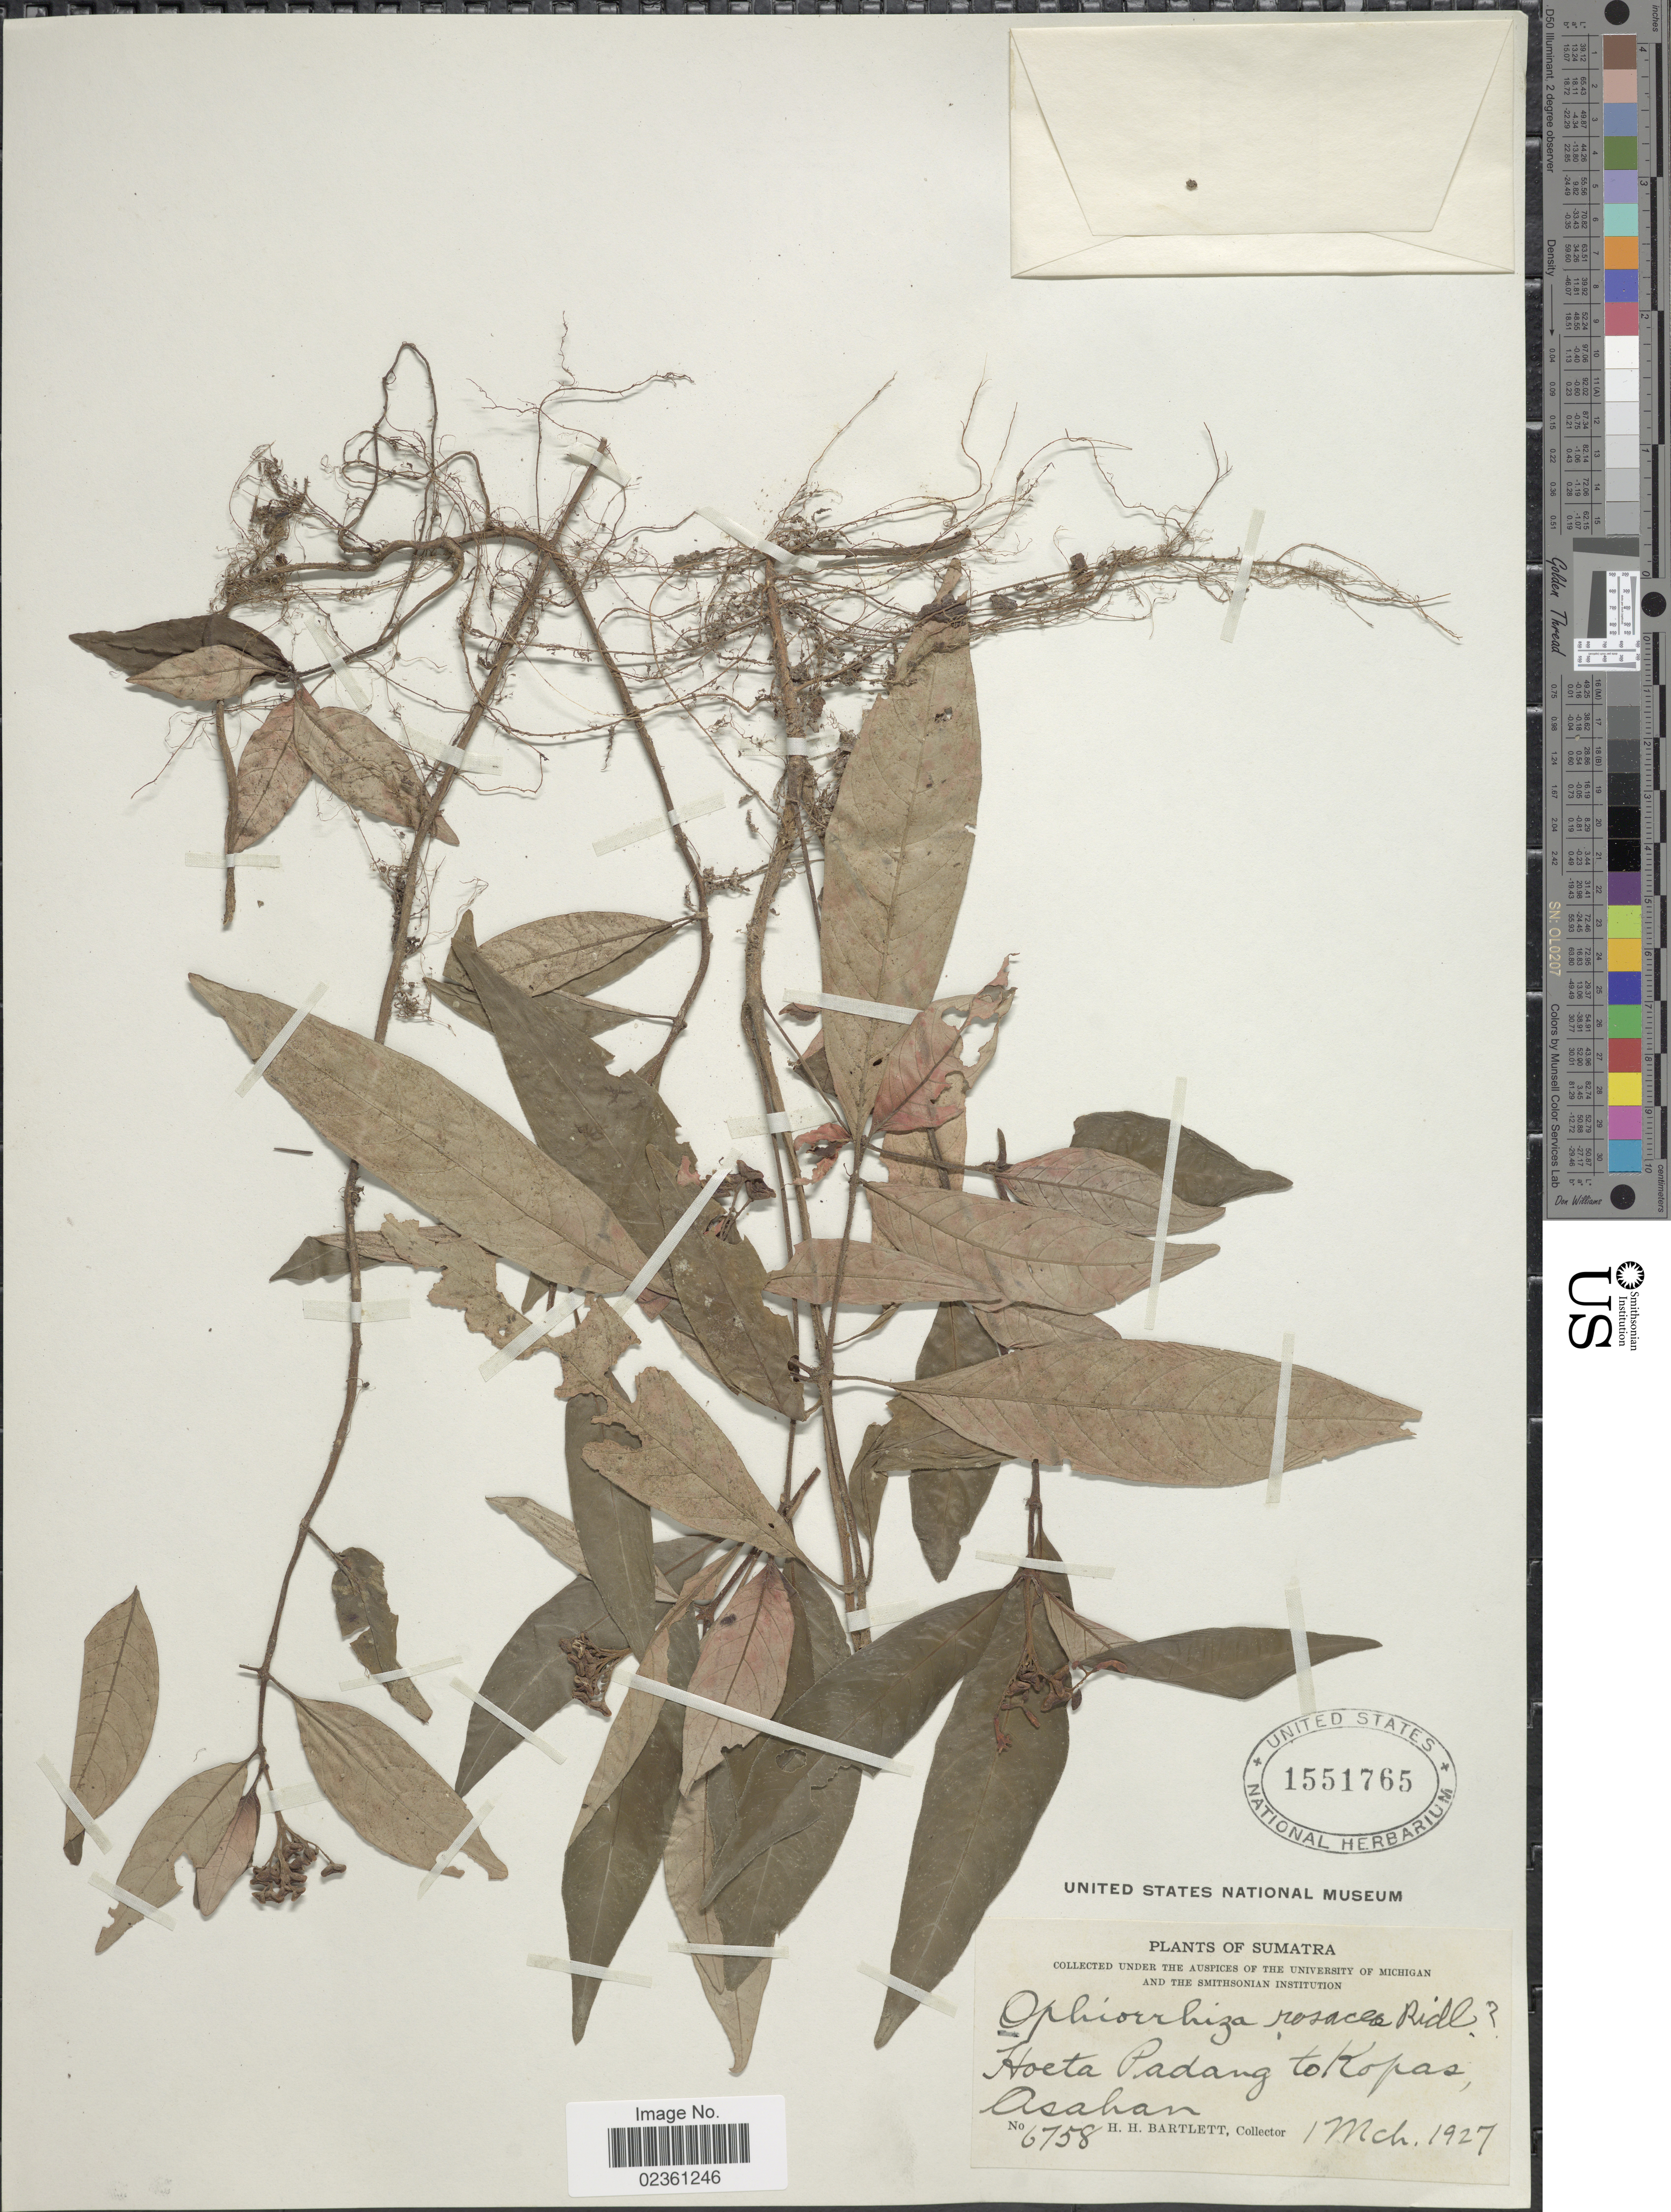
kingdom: Plantae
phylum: Tracheophyta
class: Magnoliopsida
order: Gentianales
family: Rubiaceae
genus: Ophiorrhiza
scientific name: Ophiorrhiza rosacea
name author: Ridl.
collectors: H. H. Bartlett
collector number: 6758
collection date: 1927-03-01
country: Indonesia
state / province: Sumatra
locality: Hoeta Padang to Kopas, Asahan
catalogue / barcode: US 1551765